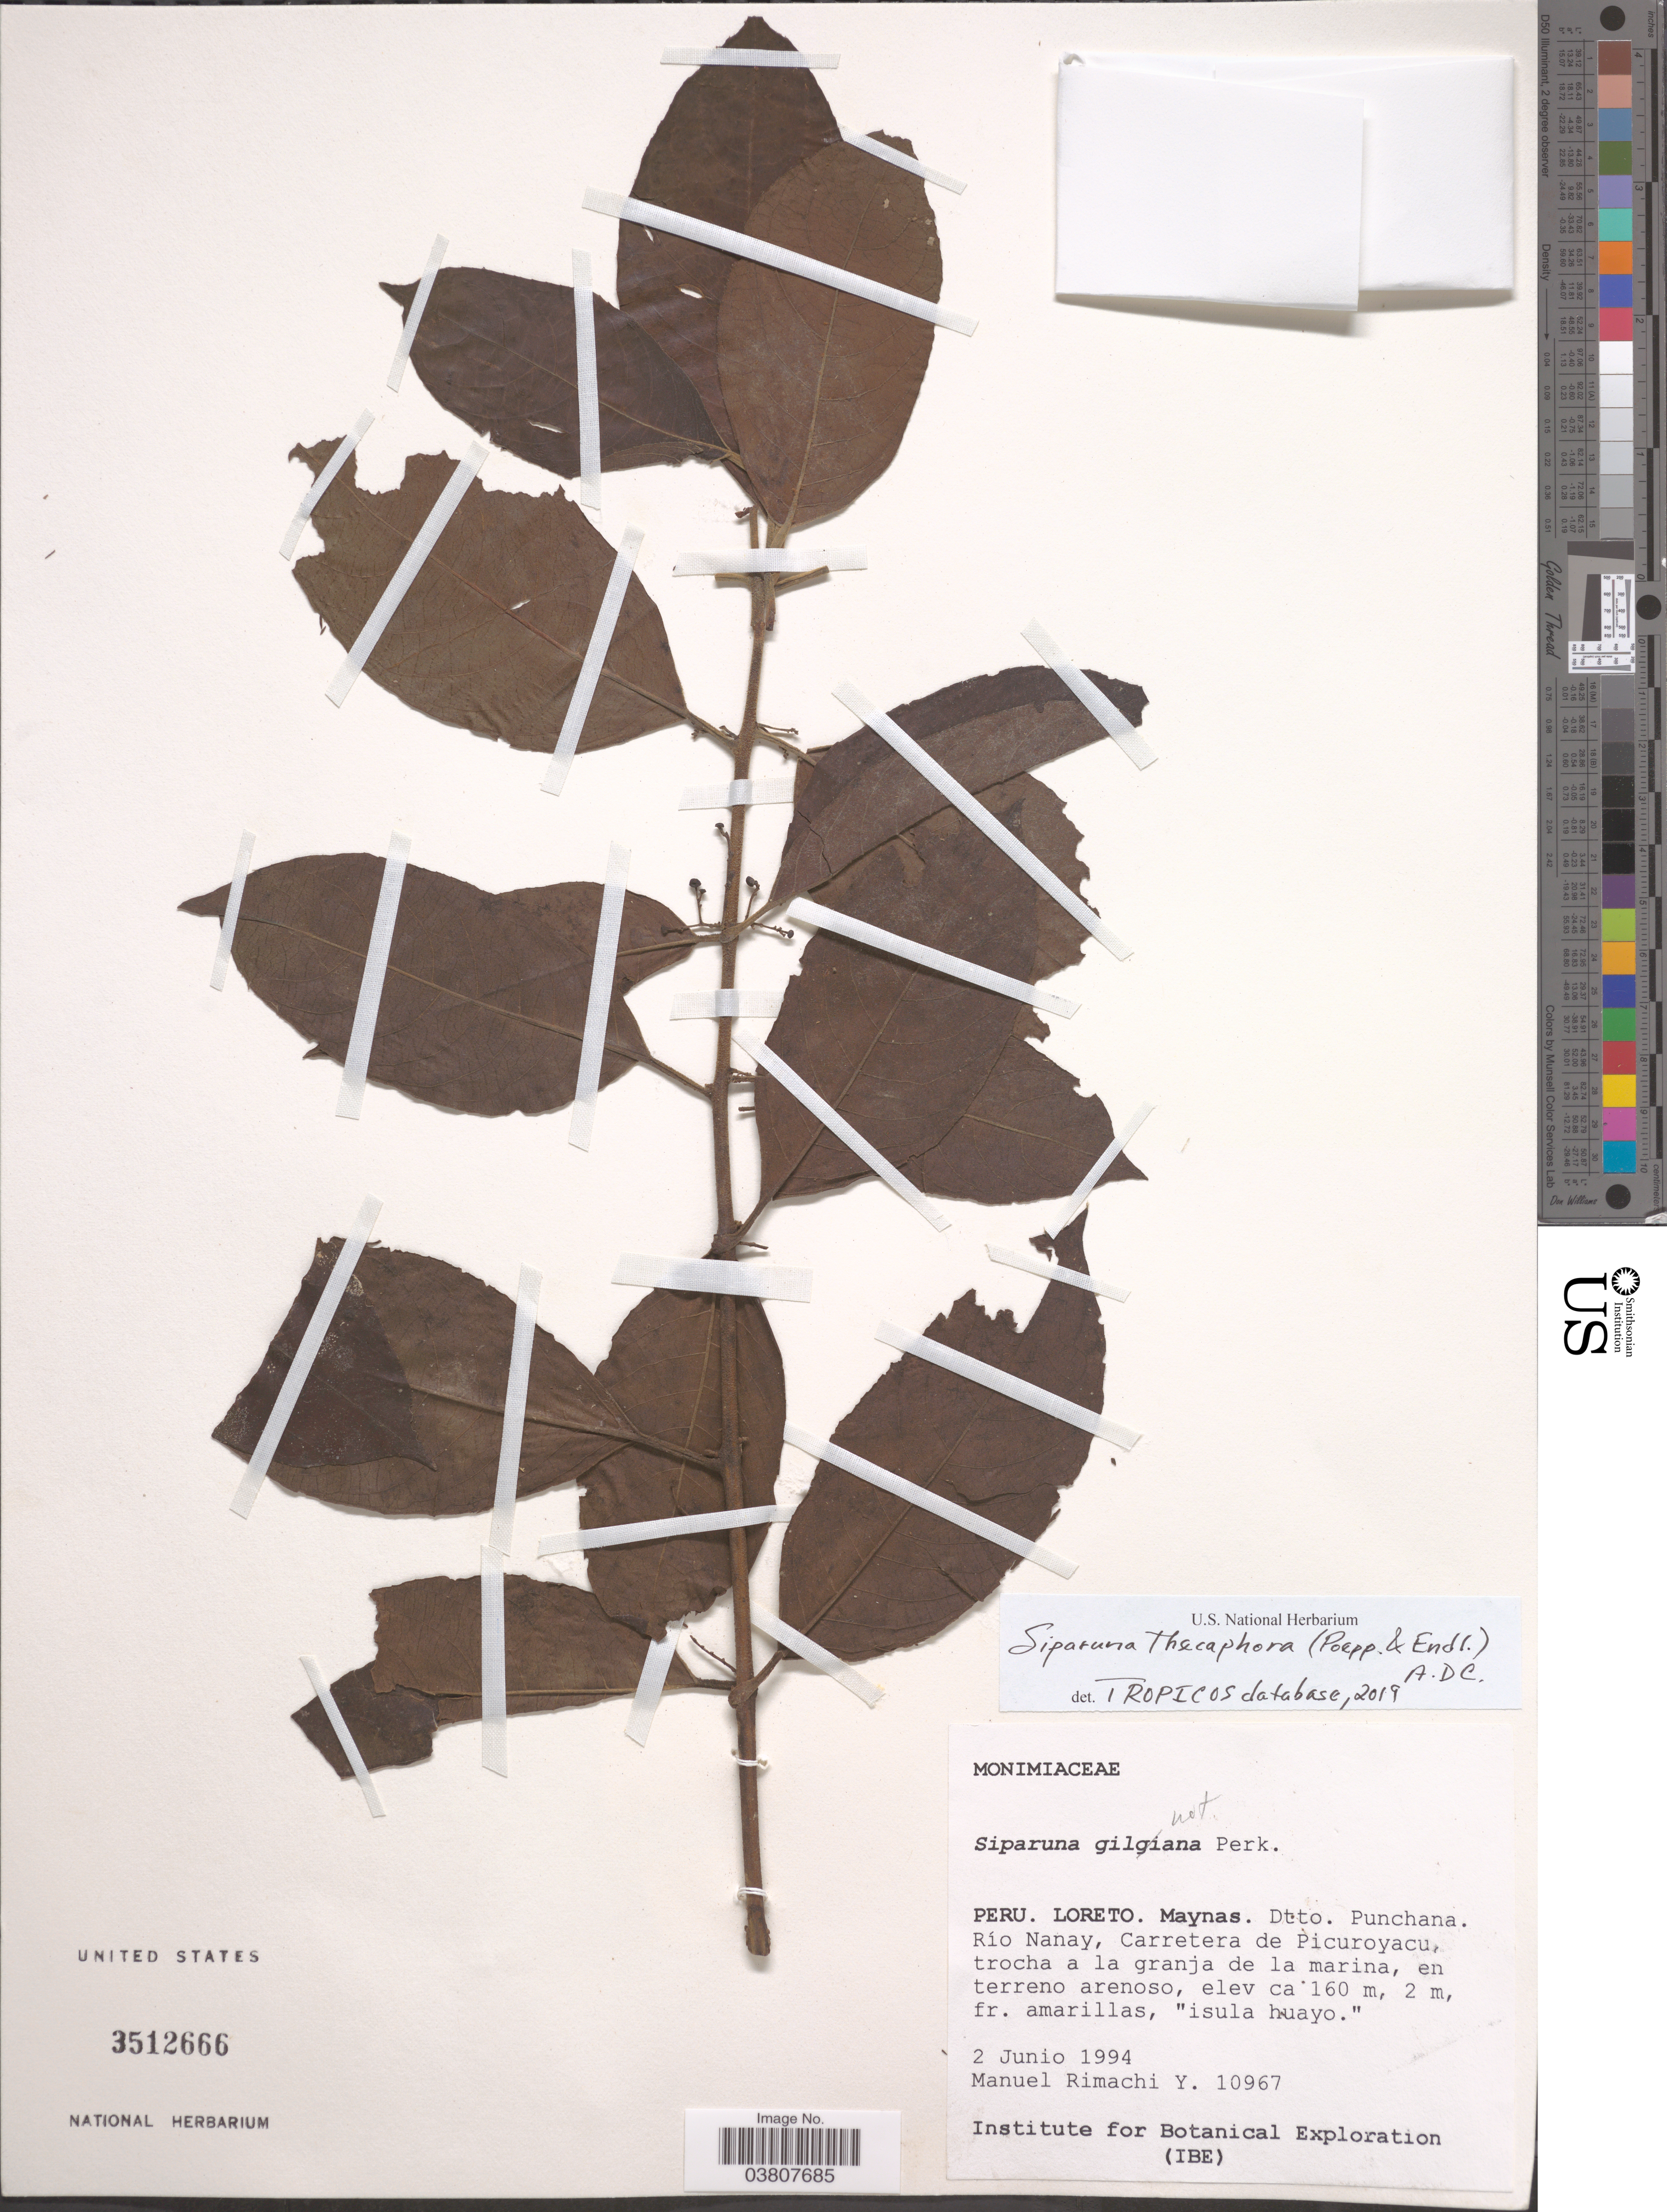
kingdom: Plantae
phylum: Tracheophyta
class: Magnoliopsida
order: Laurales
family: Siparunaceae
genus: Siparuna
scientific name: Siparuna thecaphora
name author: (Poepp. & Endl.) A. DC.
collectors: M. Rimachi Y.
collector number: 10967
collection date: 1994-06-02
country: Peru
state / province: Loreto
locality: Maynas. Dtto. Punchana. Río Nanay, Carretera de la marina, en terreno arenoso.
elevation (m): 160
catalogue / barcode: US 3512666